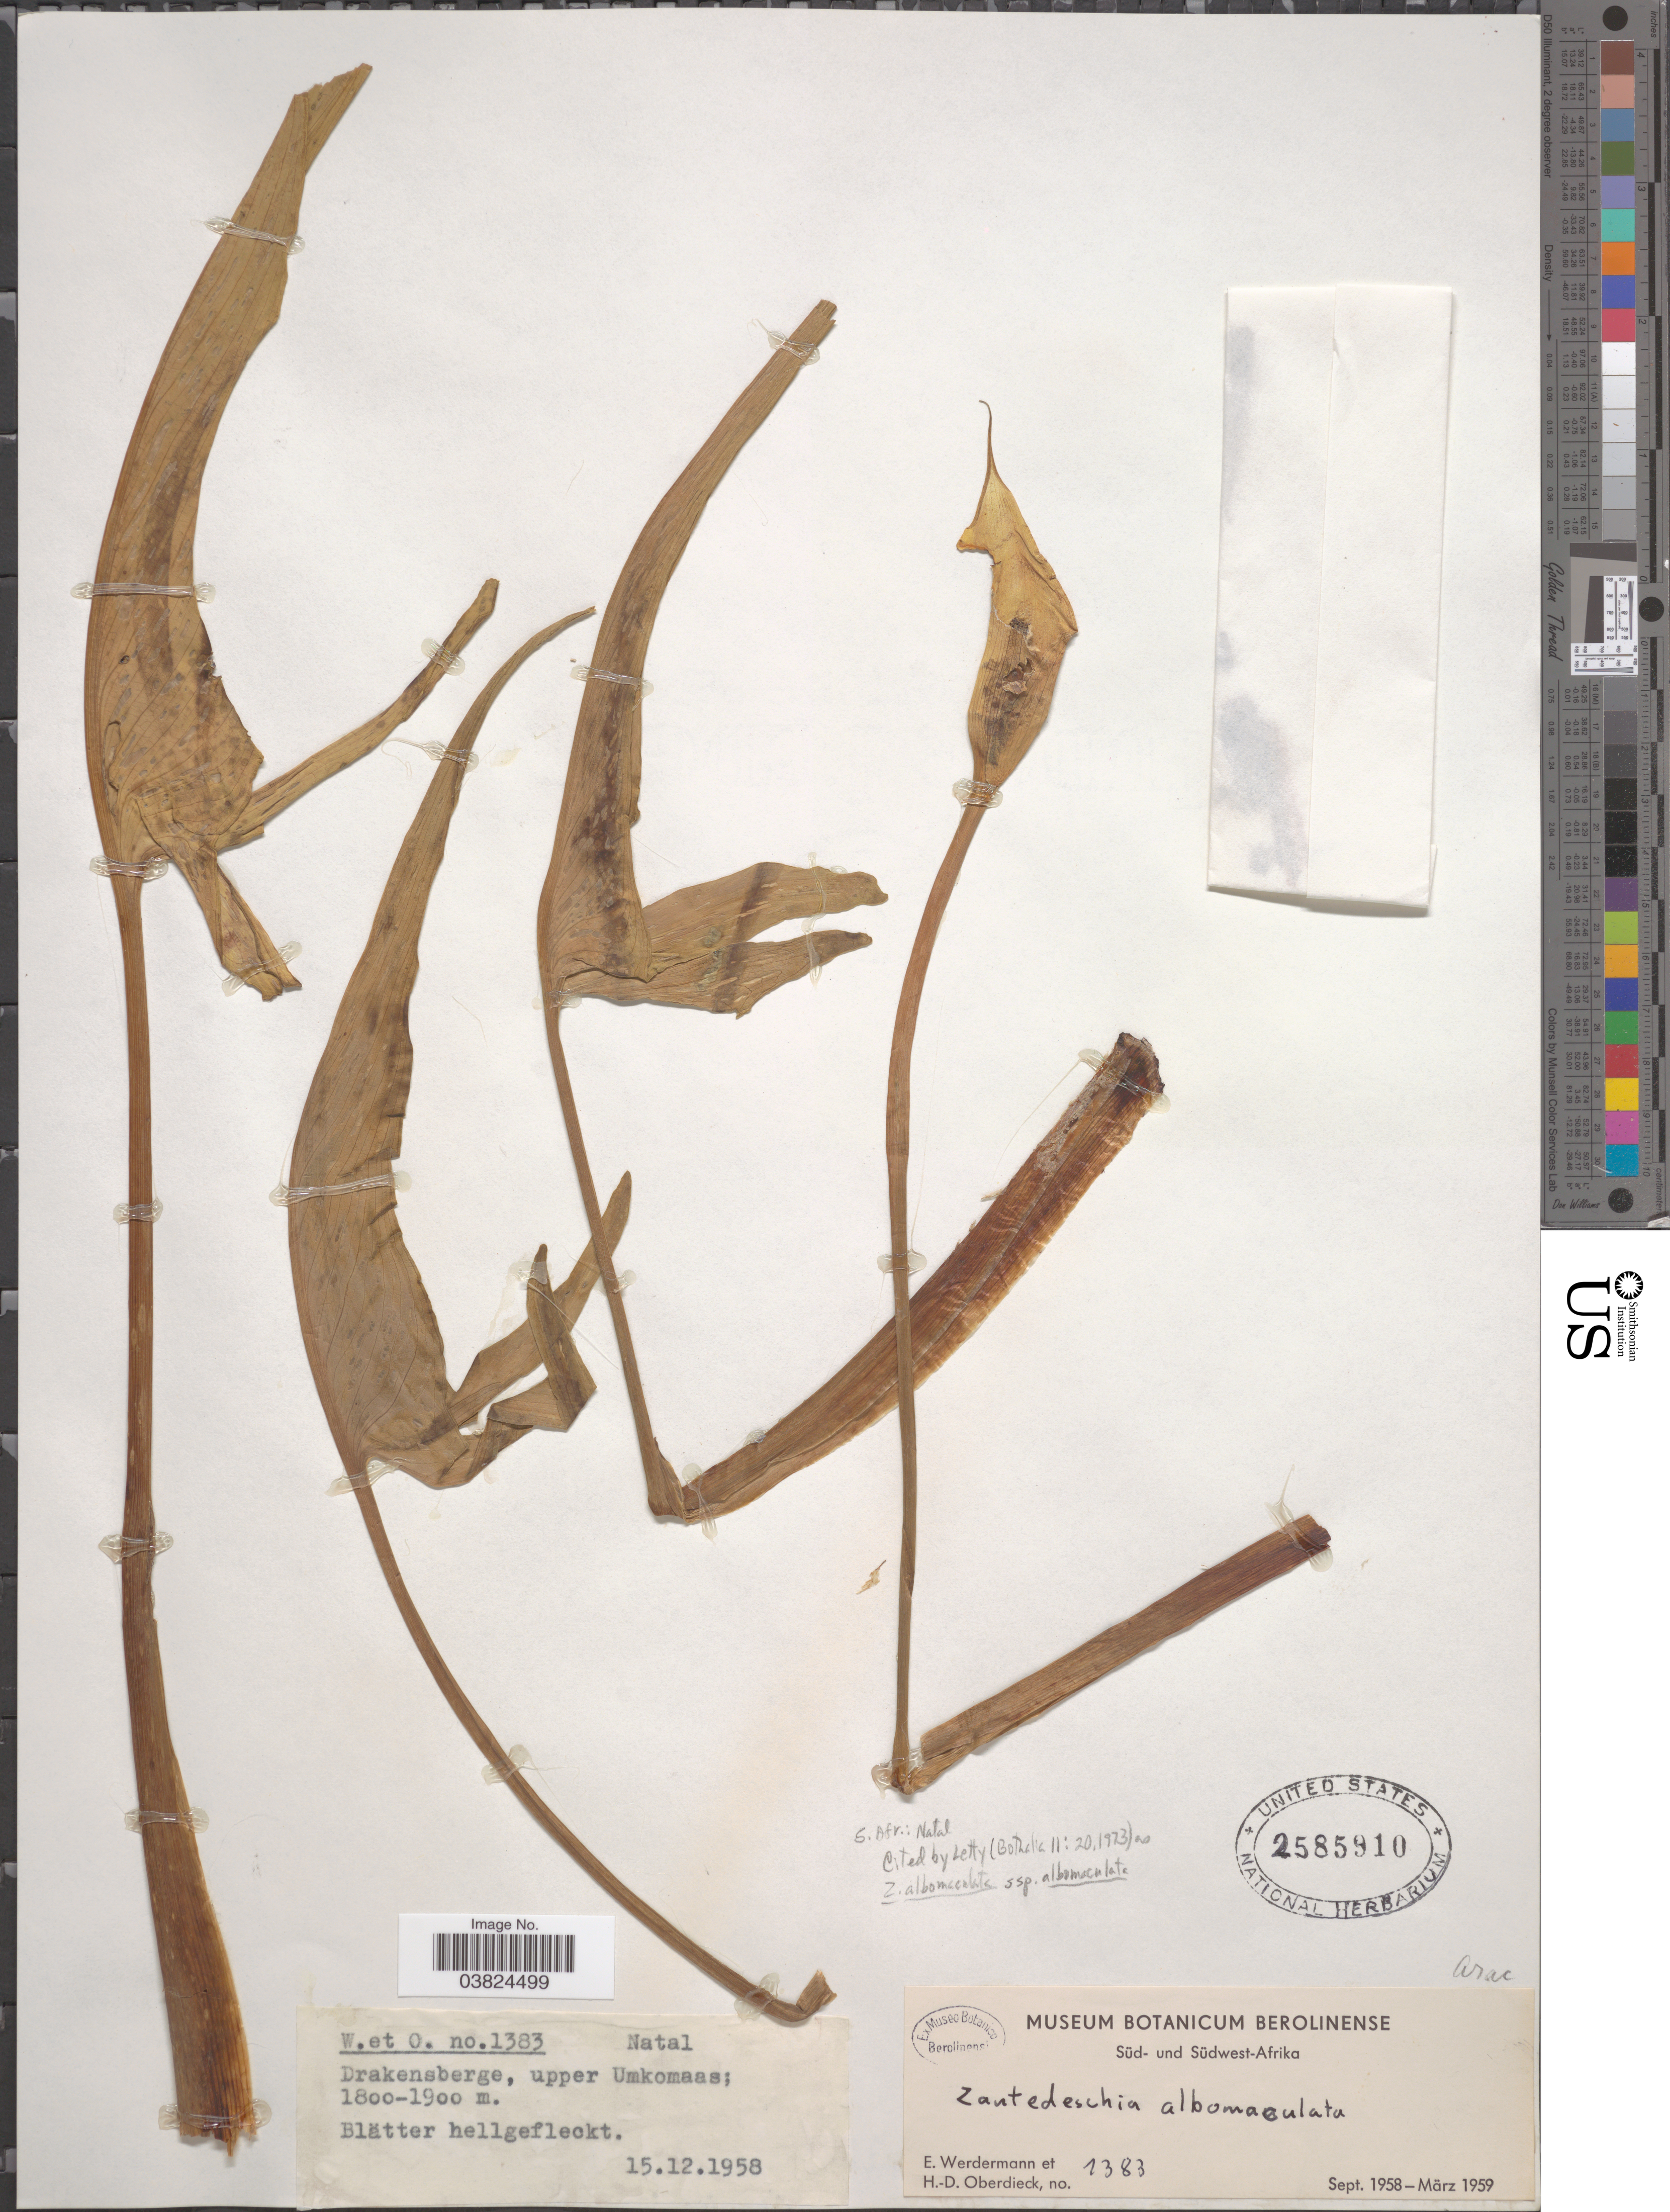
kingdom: Plantae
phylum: Tracheophyta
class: Liliopsida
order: Alismatales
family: Araceae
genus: Zantedeschia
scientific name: Zantedeschia albomaculata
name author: (Hook.) Baill.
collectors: E. Werdermann & H. Oberdieck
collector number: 1383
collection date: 1958-09/1959-03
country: South Africa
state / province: KwaZulu-Natal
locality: Natal.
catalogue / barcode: US 2585910